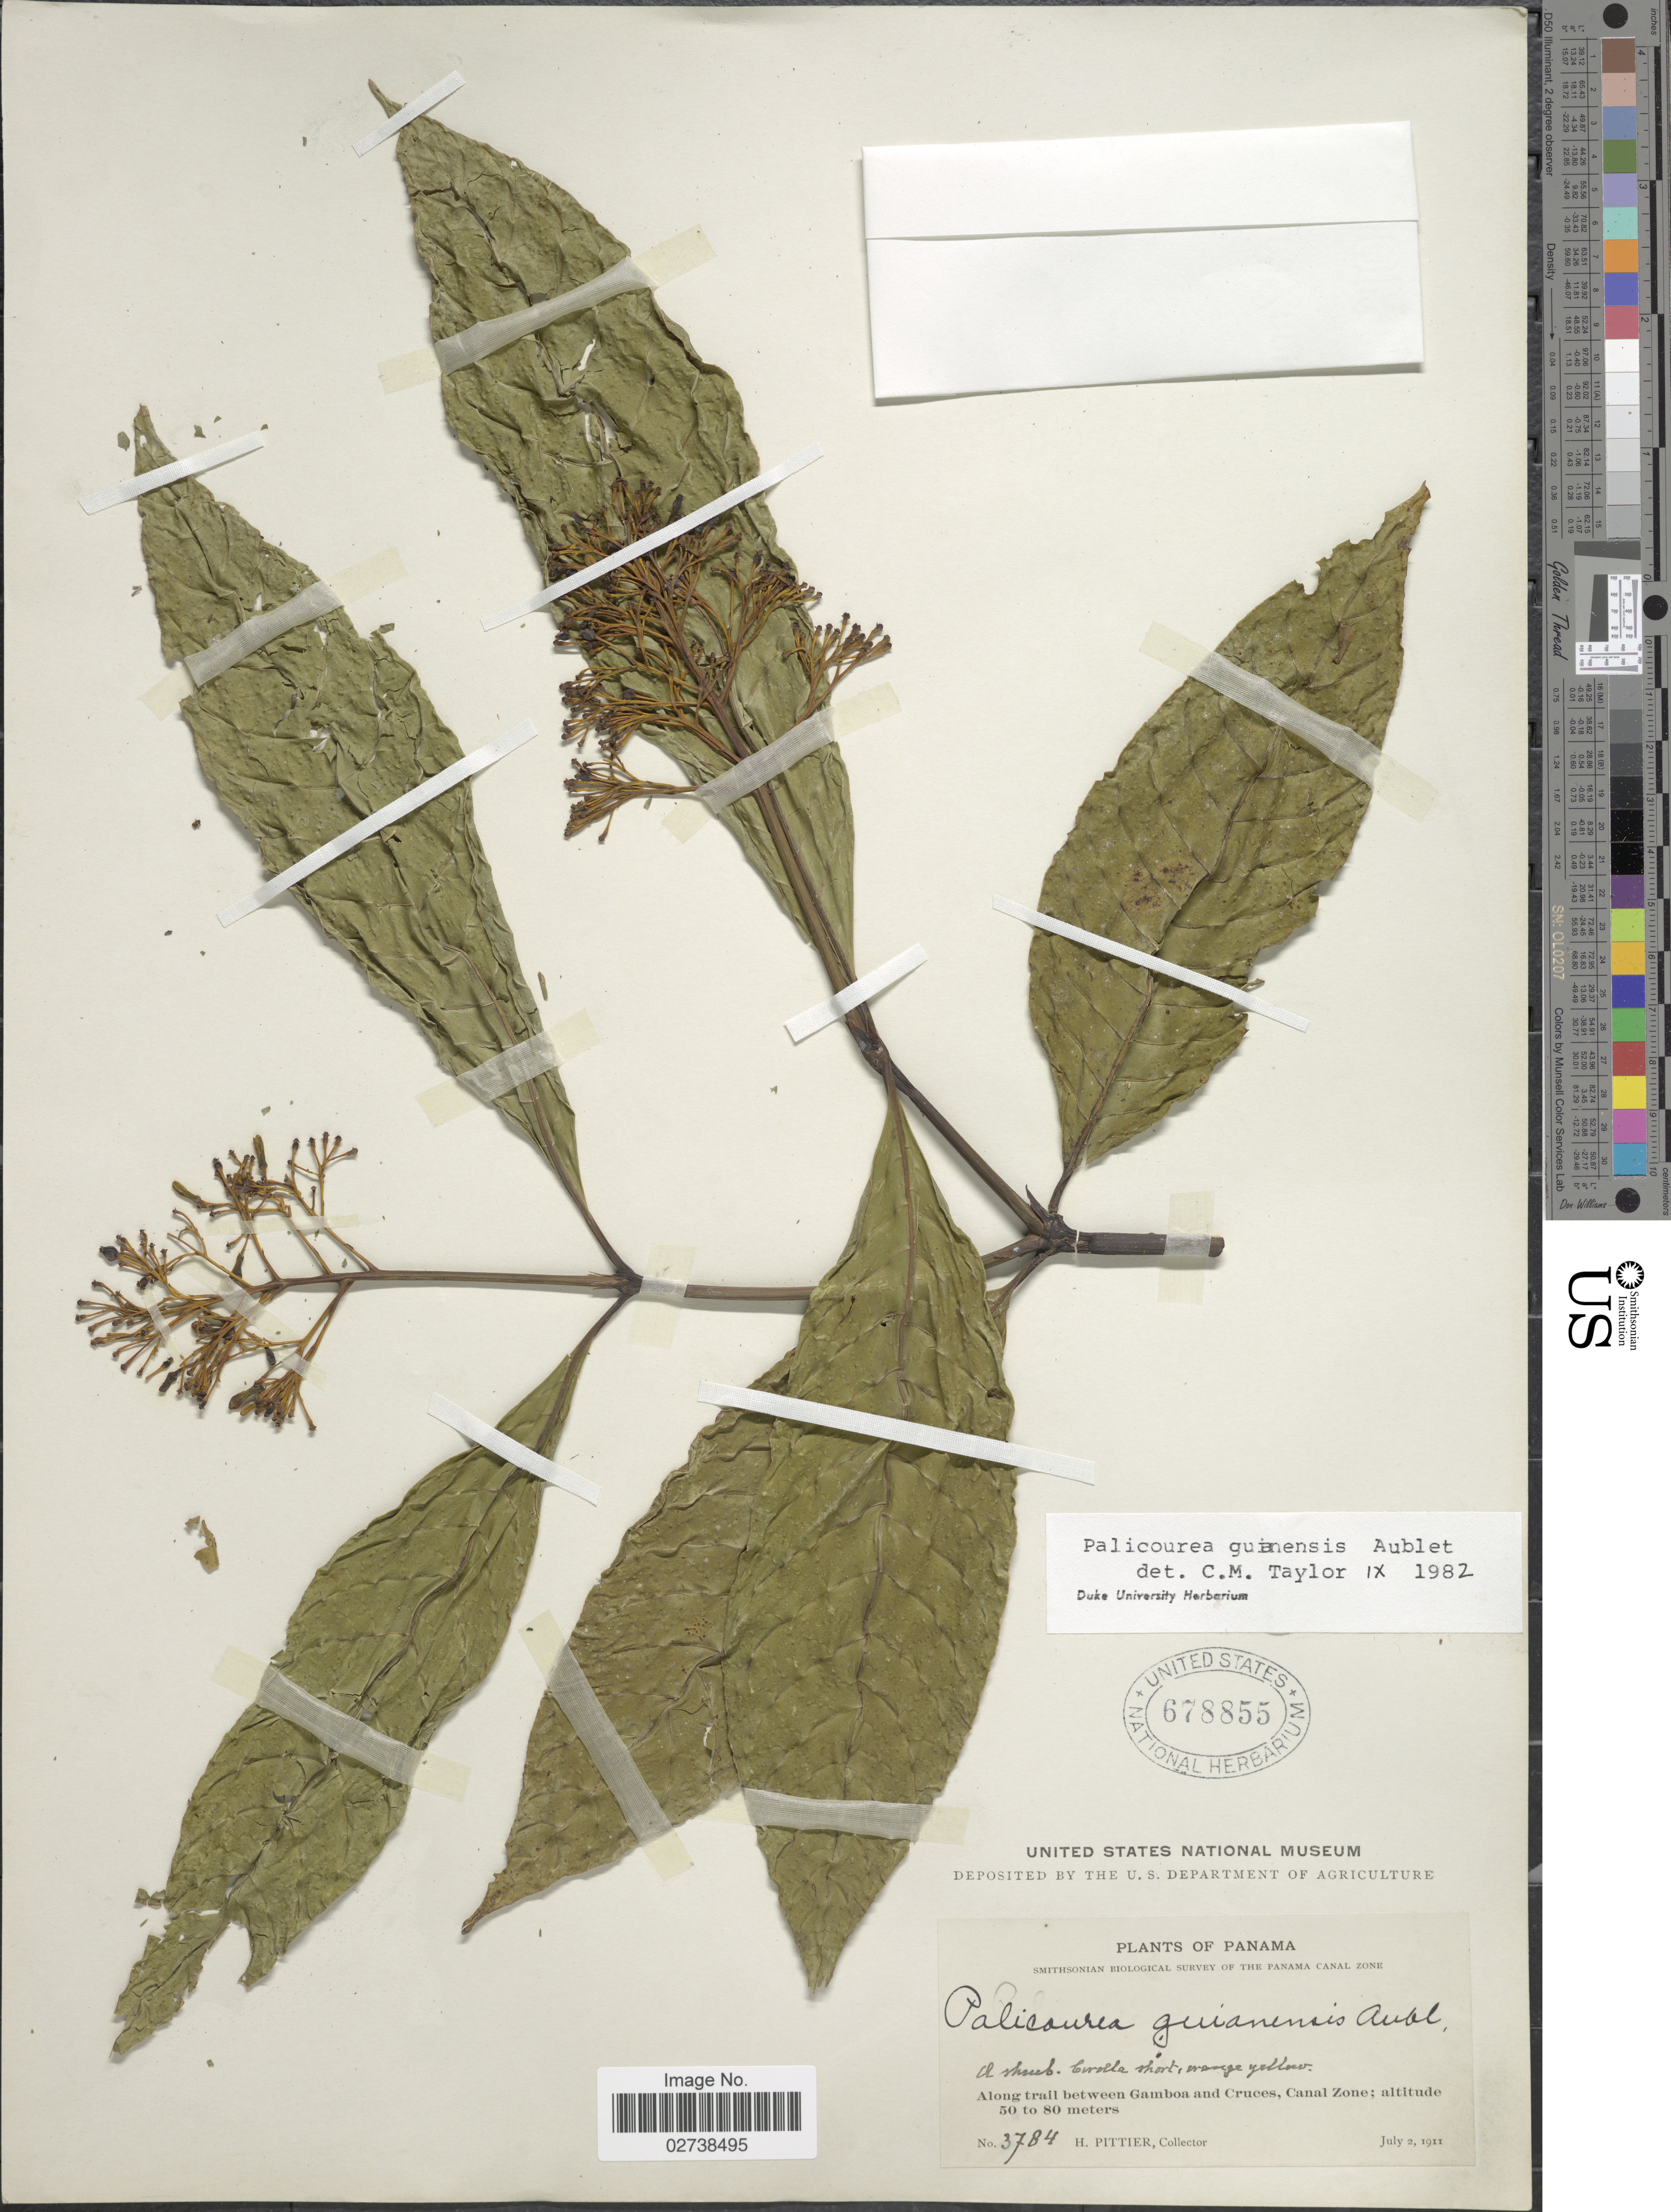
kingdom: Plantae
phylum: Tracheophyta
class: Magnoliopsida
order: Gentianales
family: Rubiaceae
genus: Palicourea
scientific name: Palicourea guianensis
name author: Aubl.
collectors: H. F. Pittier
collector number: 3784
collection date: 1911-07-02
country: Panama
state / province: Colón / Panamá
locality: Along trail between Ganboa and Cruces, Canal Zone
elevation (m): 50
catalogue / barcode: US 678855